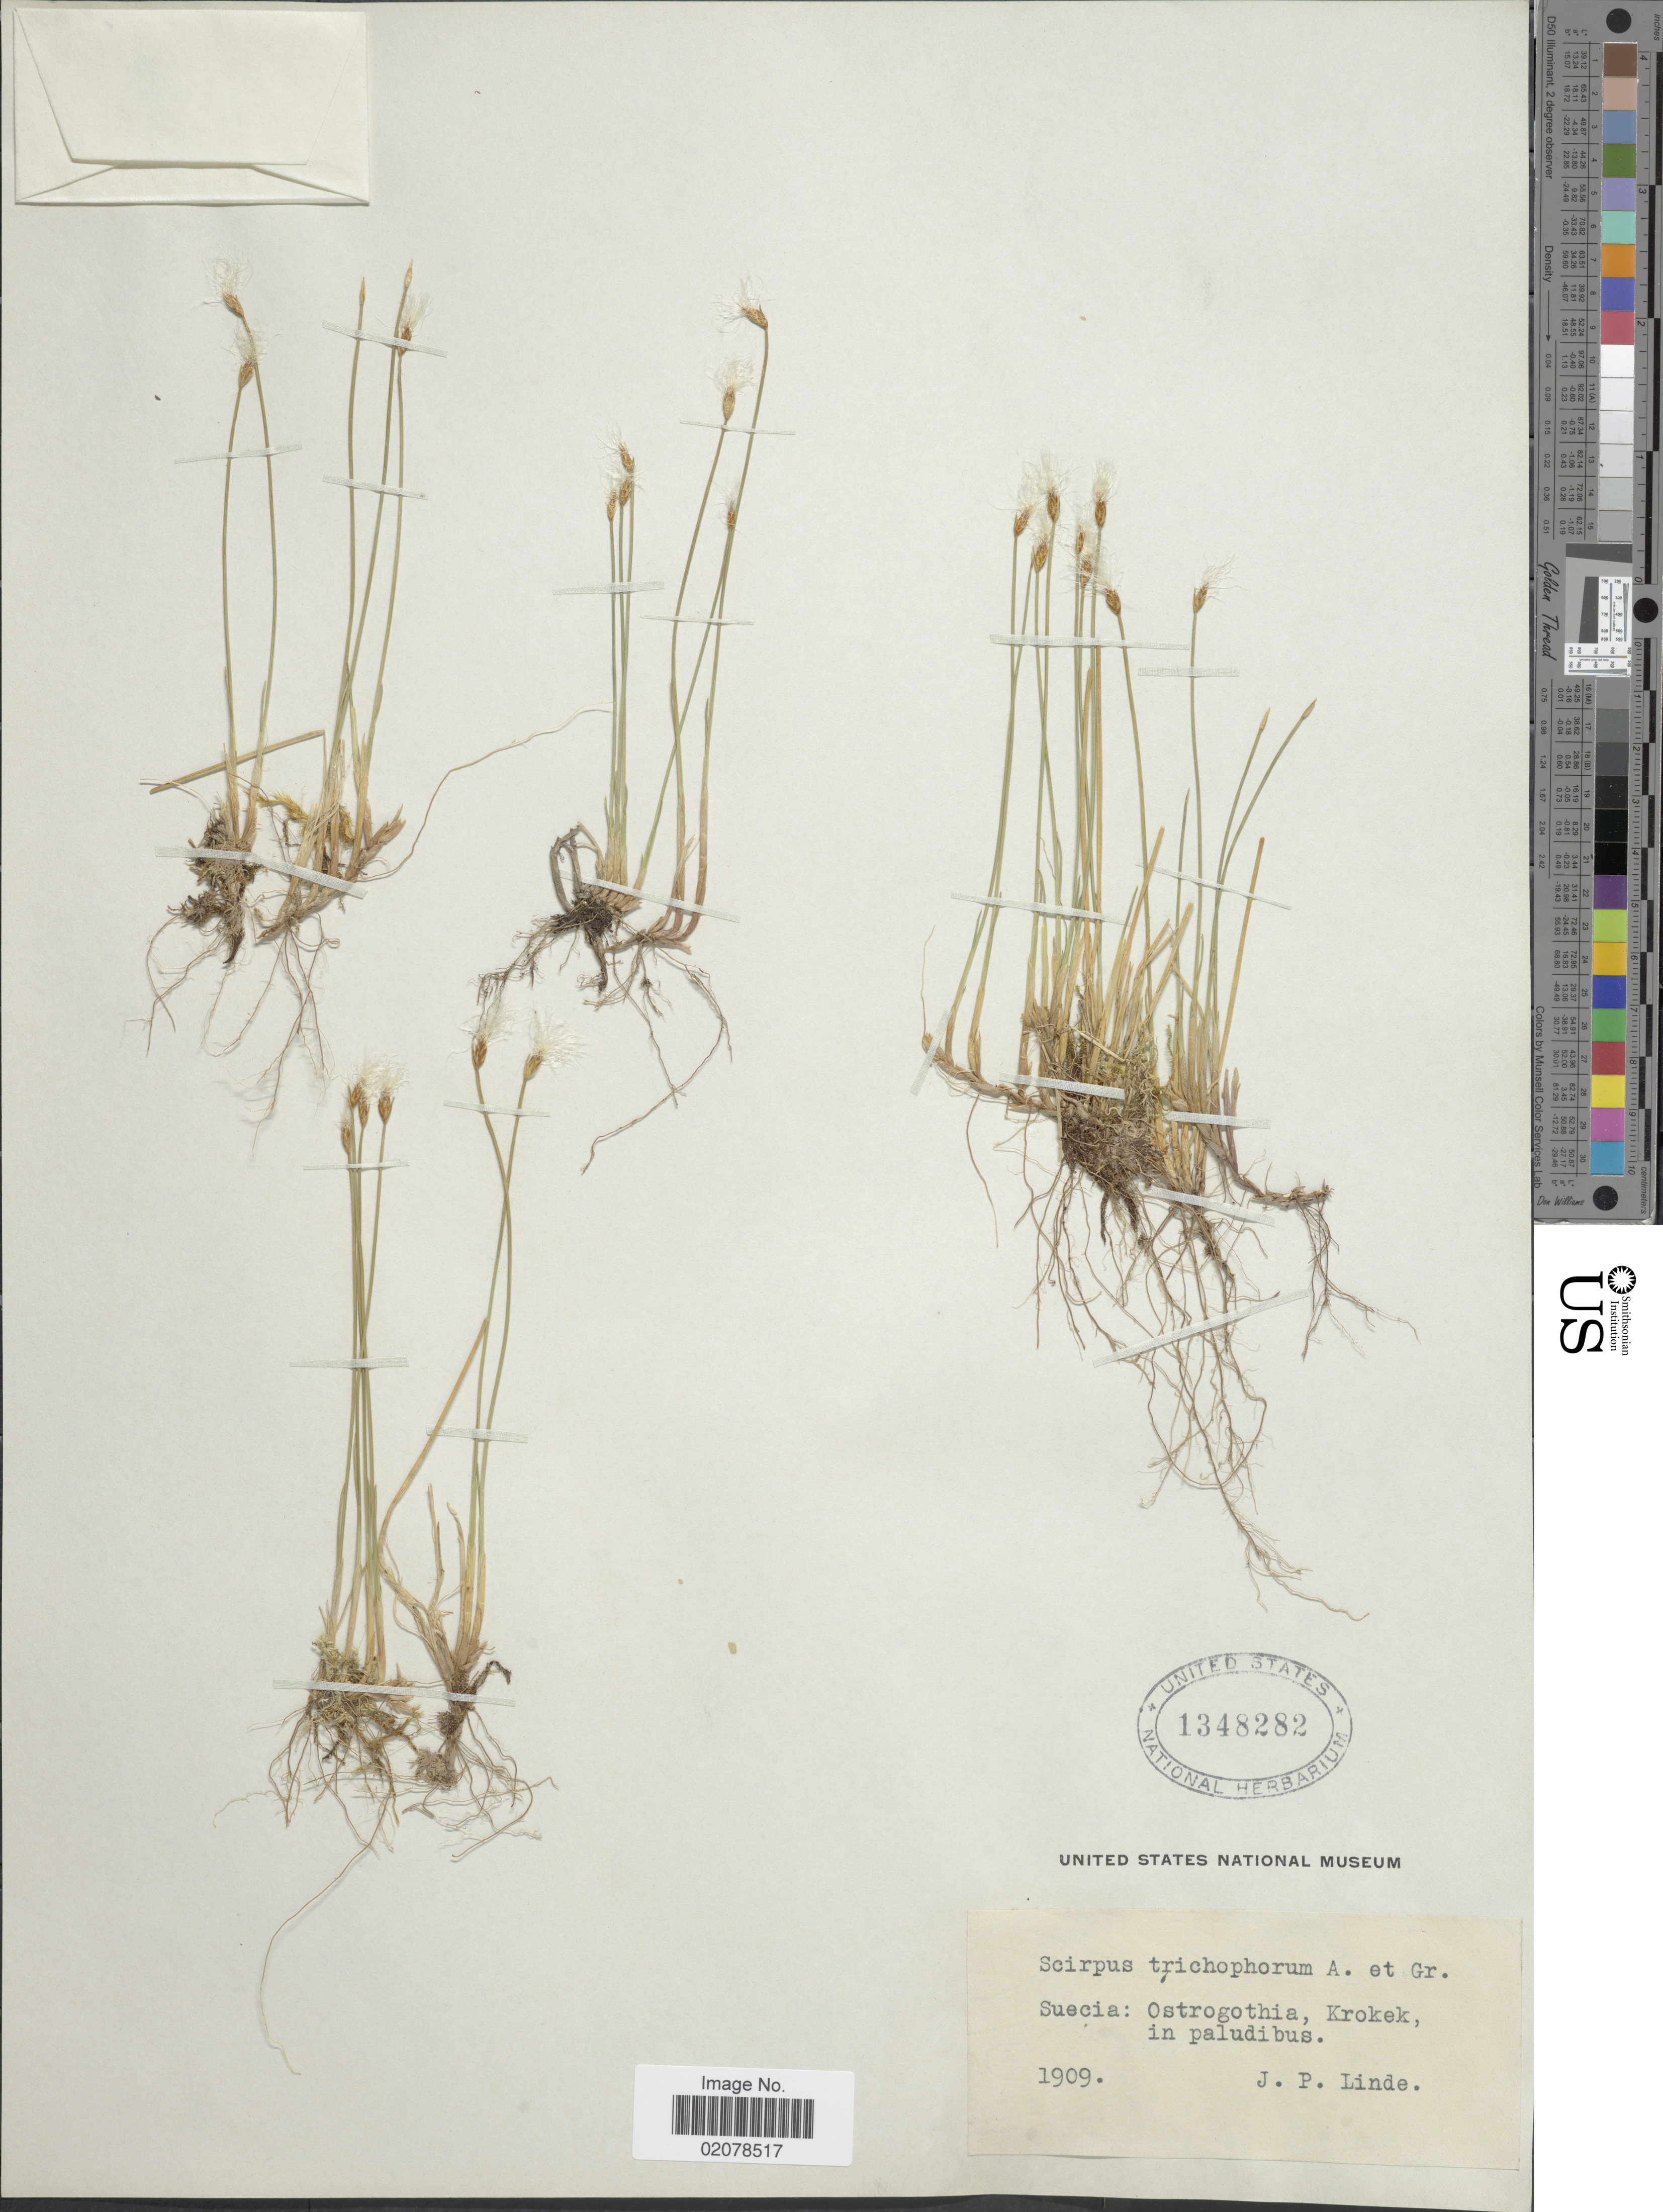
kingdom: Plantae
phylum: Tracheophyta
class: Liliopsida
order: Poales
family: Cyperaceae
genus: Trichophorum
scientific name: Trichophorum alpinum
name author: (L.) Pers.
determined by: Strong, M. T., (US), Smithsonian Institution - National Museum of Natural History (UNITED STATES)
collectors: J. Linde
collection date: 1909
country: Sweden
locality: Ostrogothia, Krokek, in paludibus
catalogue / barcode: US 1348282